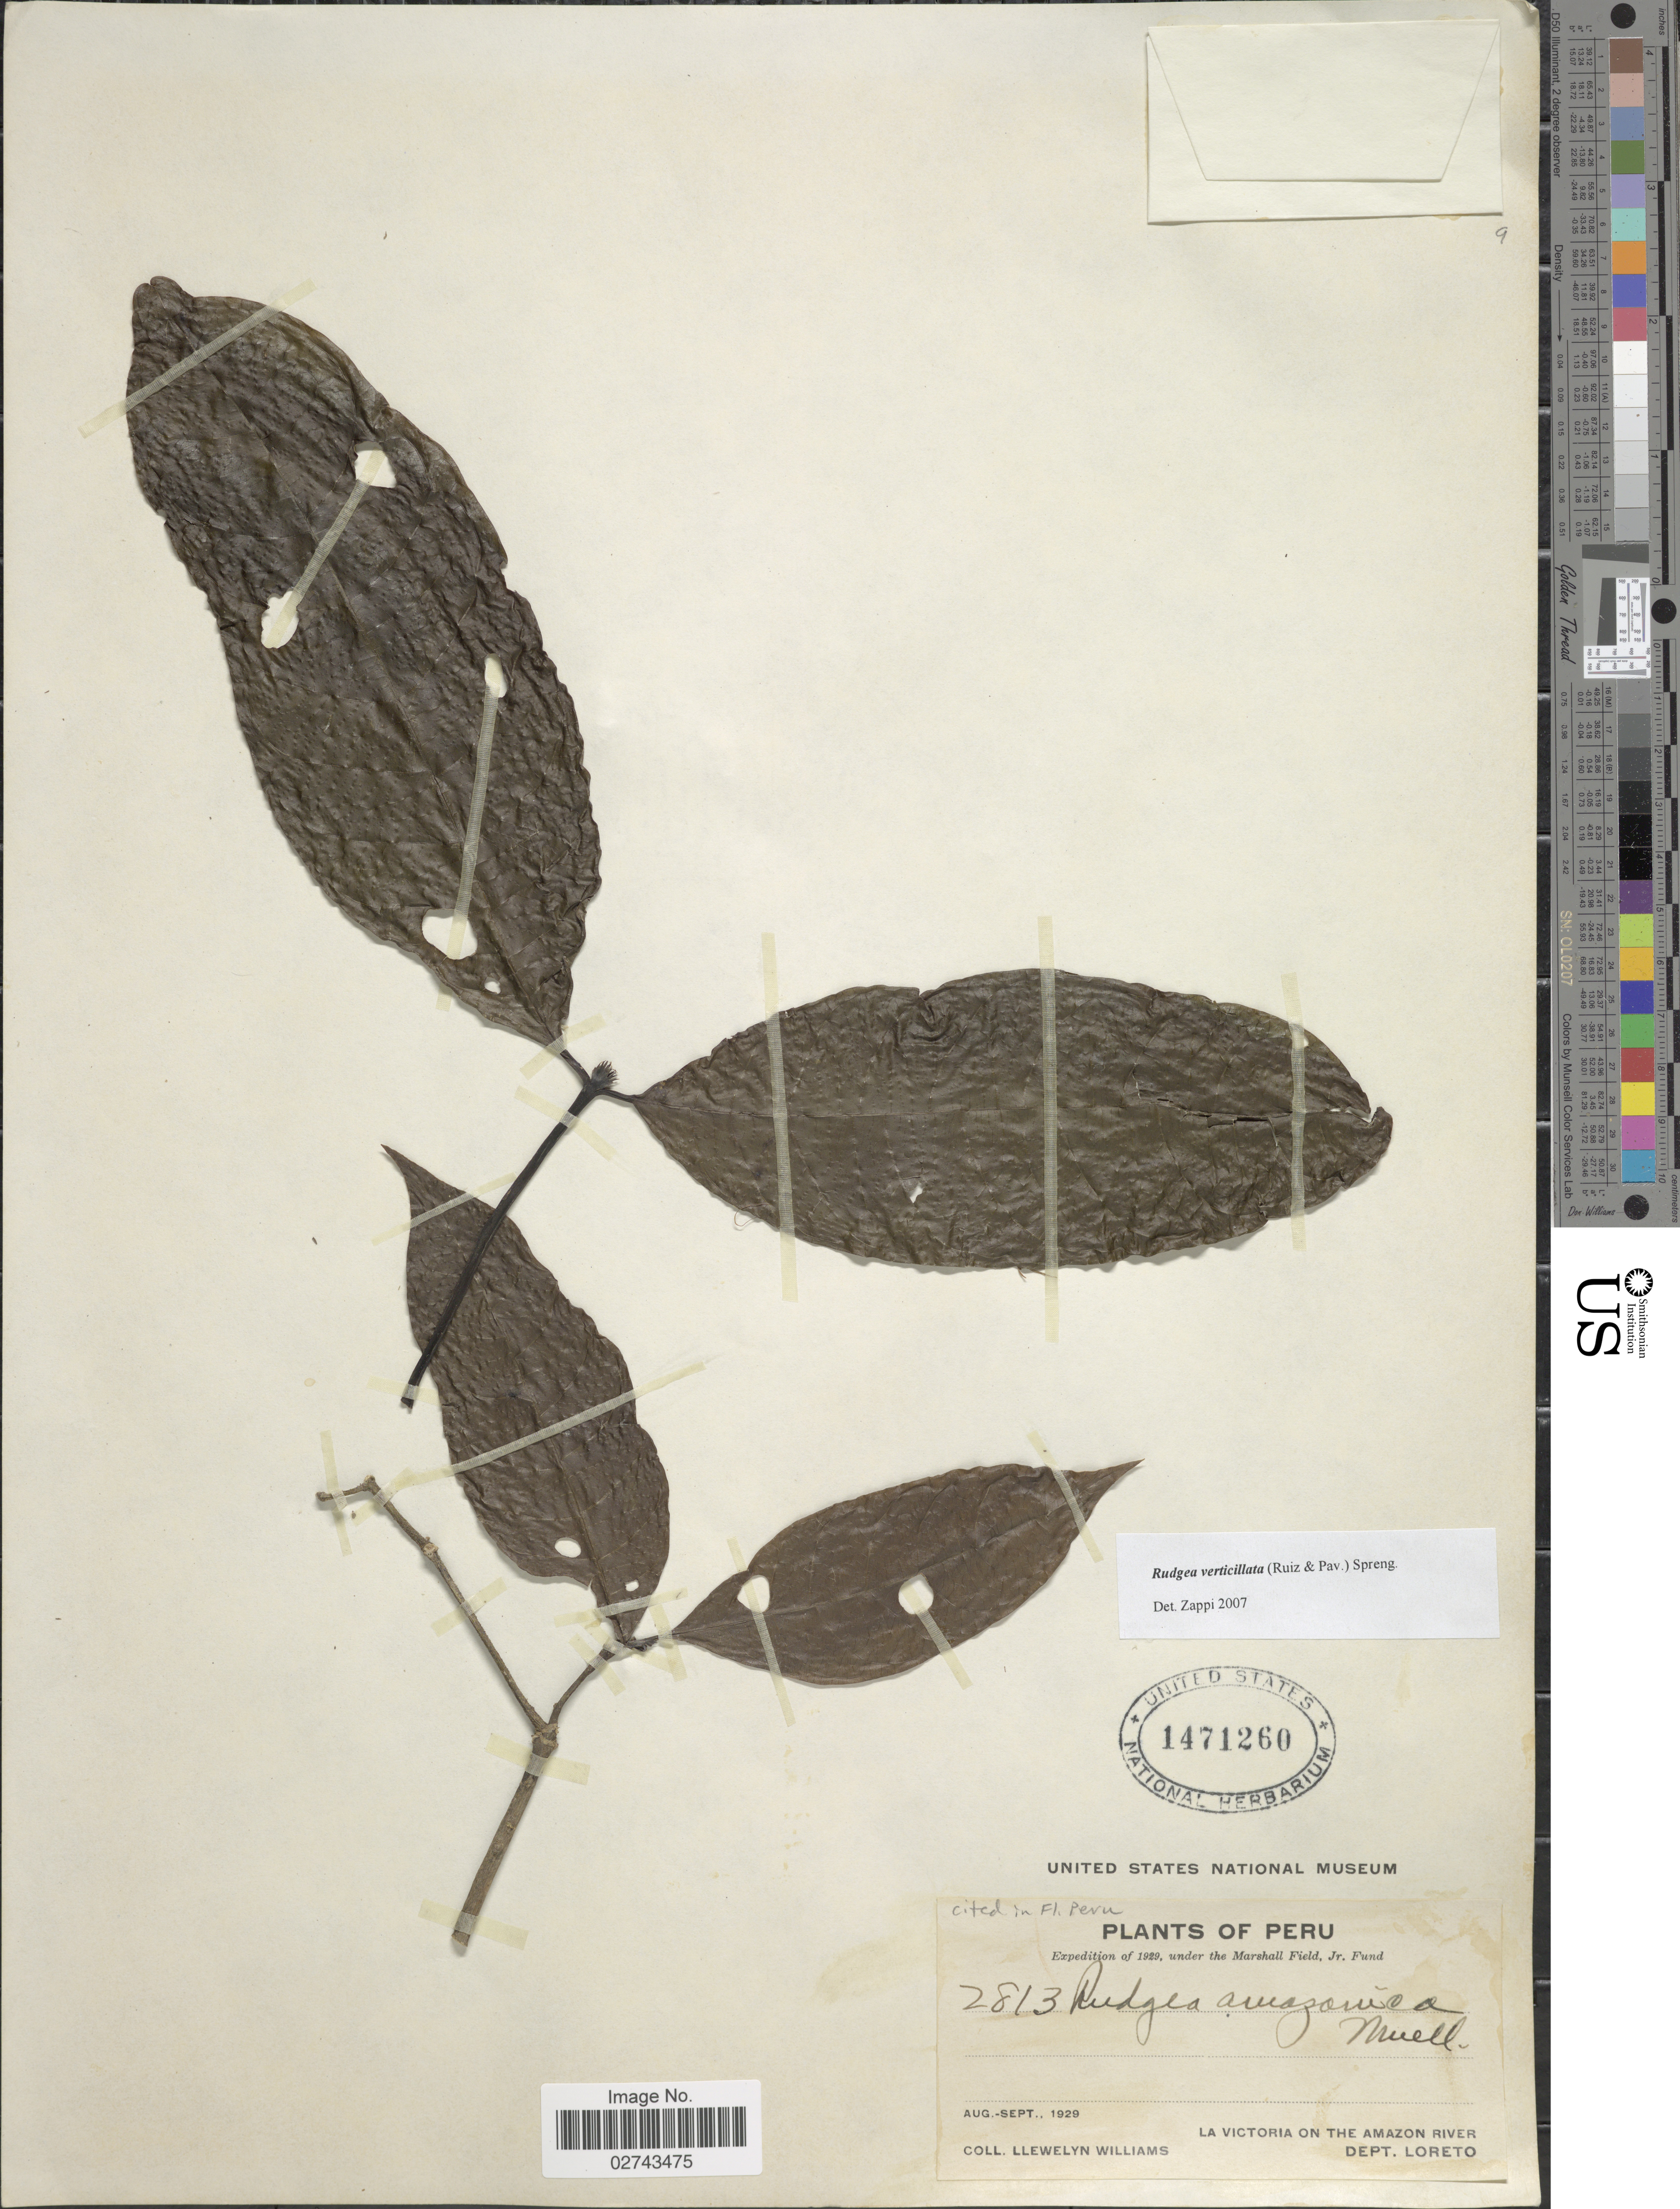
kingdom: Plantae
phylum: Tracheophyta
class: Magnoliopsida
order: Gentianales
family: Rubiaceae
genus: Rudgea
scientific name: Rudgea verticillata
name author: (Ruiz & Pav.) Spreng.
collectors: Ll. Williams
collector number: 2813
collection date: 1929-08/1929-09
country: Peru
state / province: Loreto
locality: La Victoria on the Amazon River, Dept. Loreto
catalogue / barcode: US 1471260